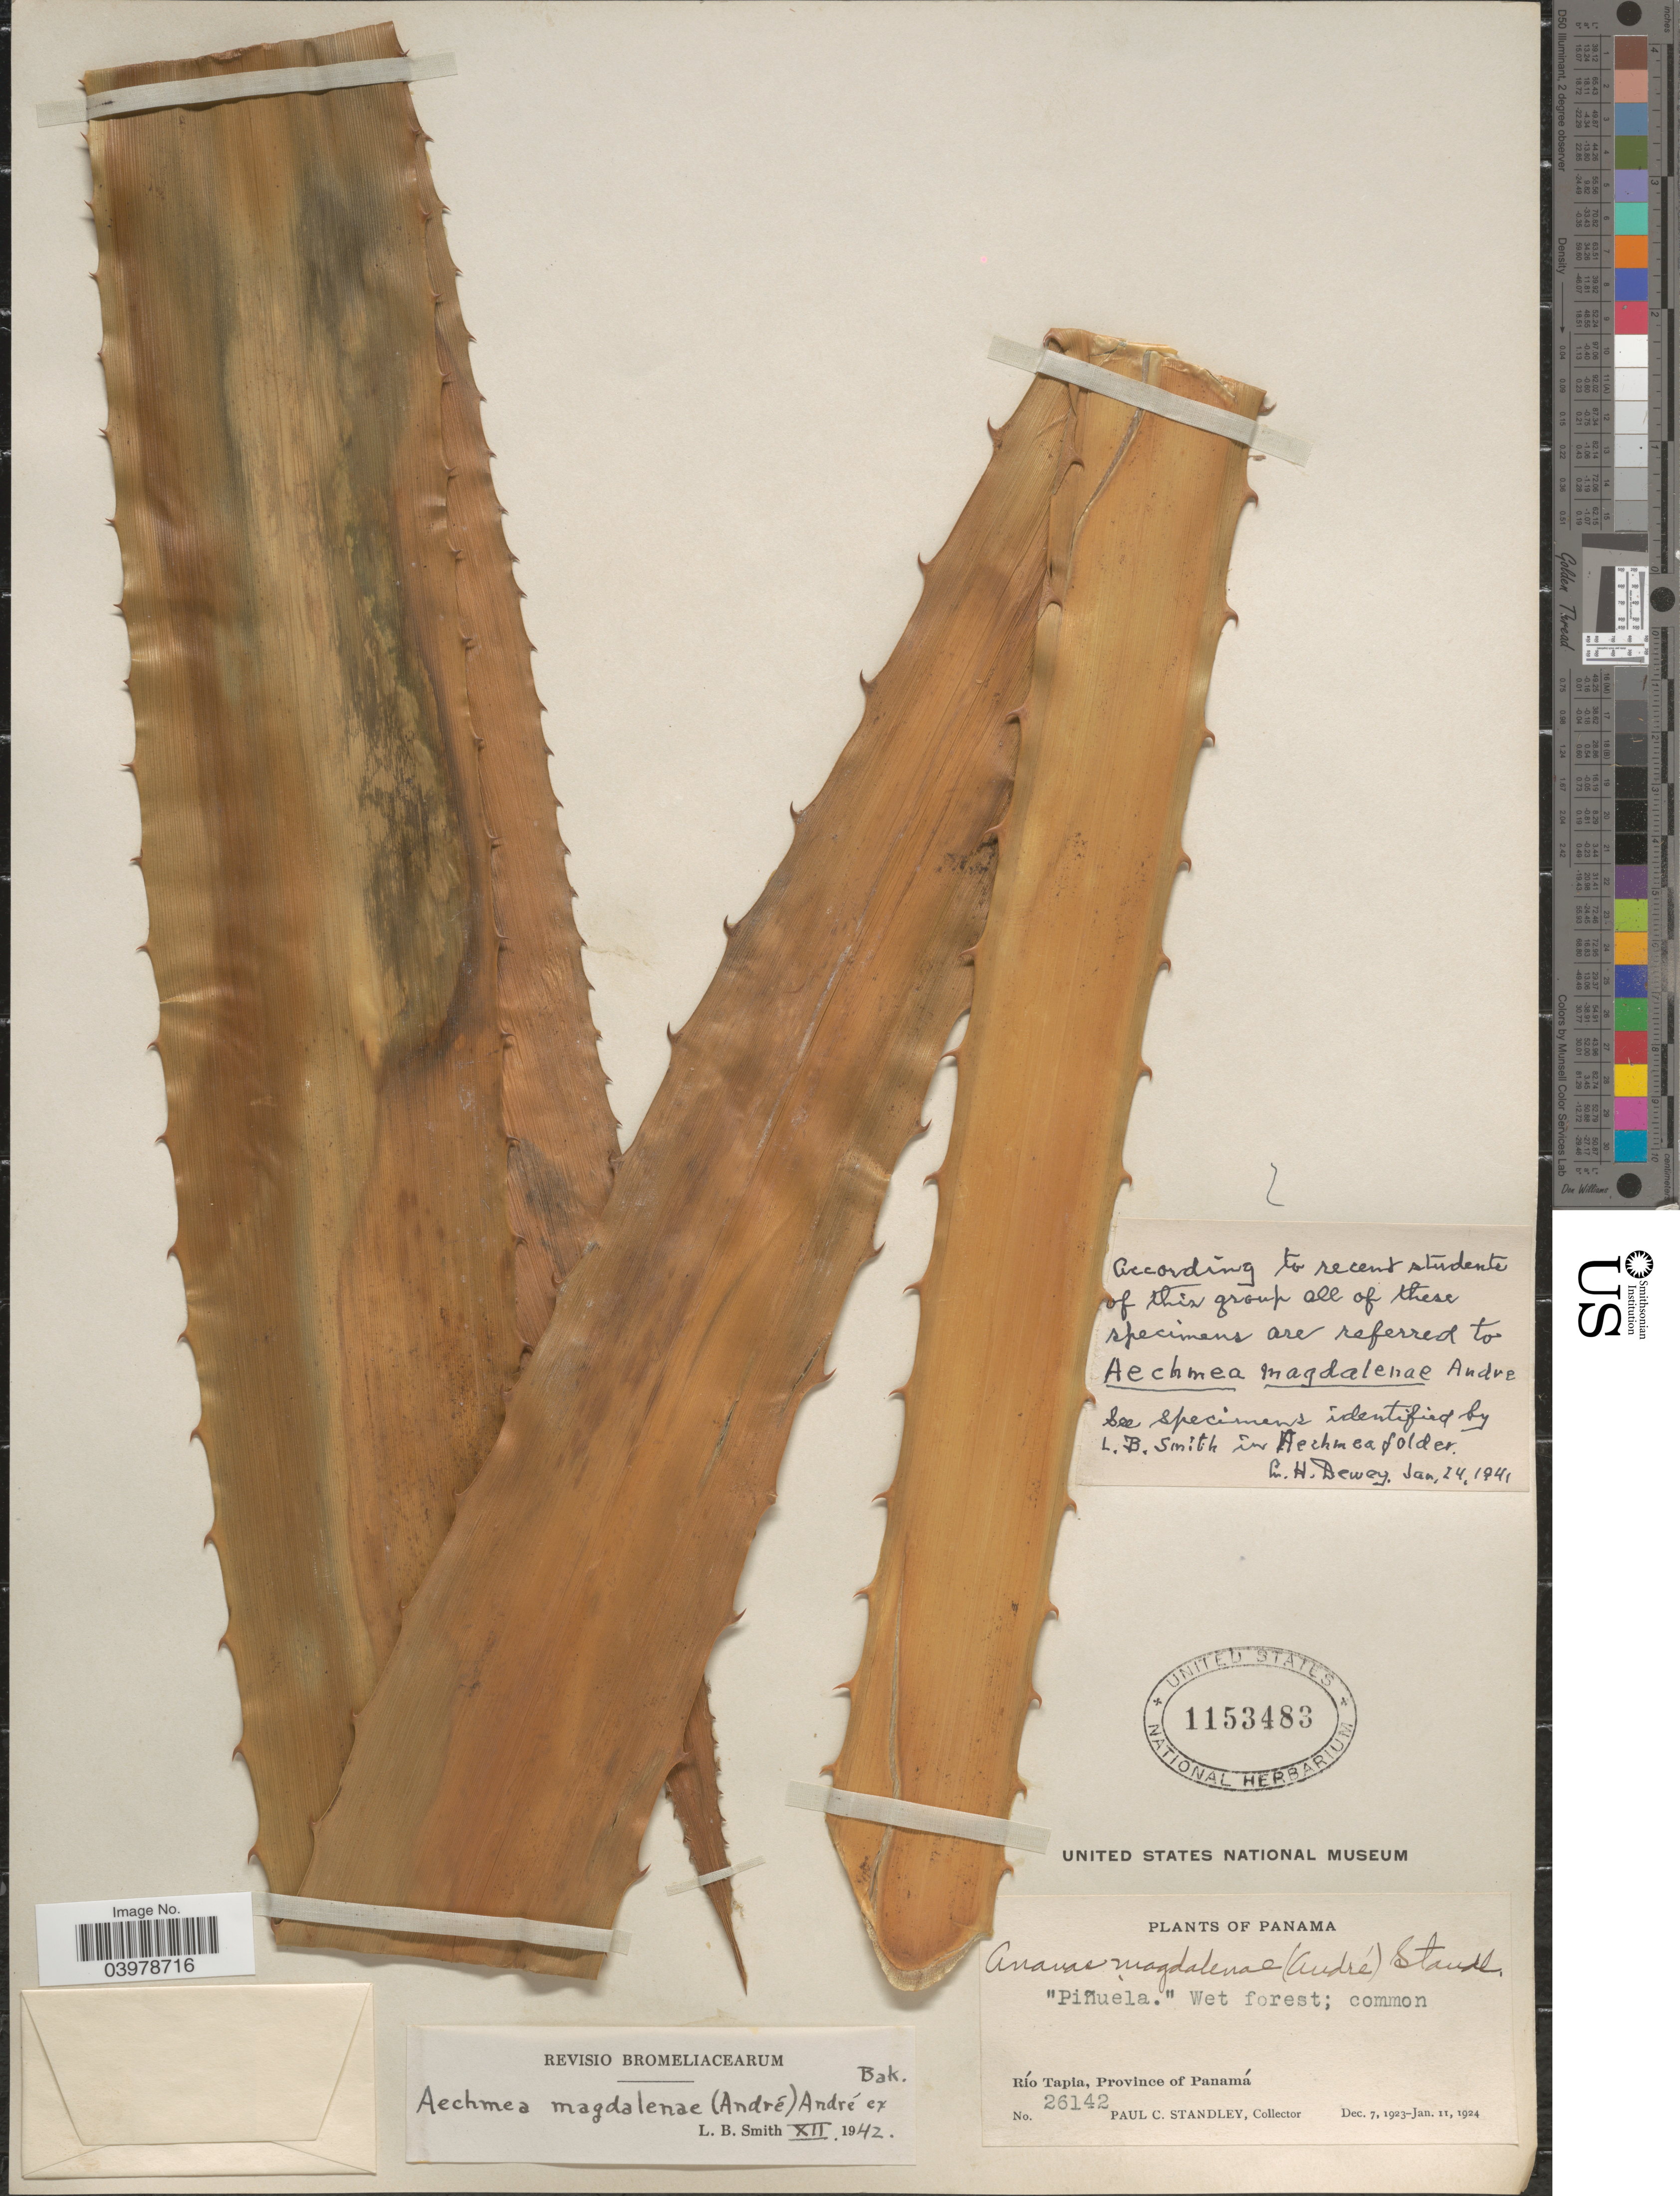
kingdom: Plantae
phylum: Tracheophyta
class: Liliopsida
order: Poales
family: Bromeliaceae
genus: Aechmea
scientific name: Aechmea magdalenae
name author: (André) André ex Baker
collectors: P. C. Standley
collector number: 26142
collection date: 1923-12-07/1924-01-11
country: Panama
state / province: Panamá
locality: Río Tapia.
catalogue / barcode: US 1153483